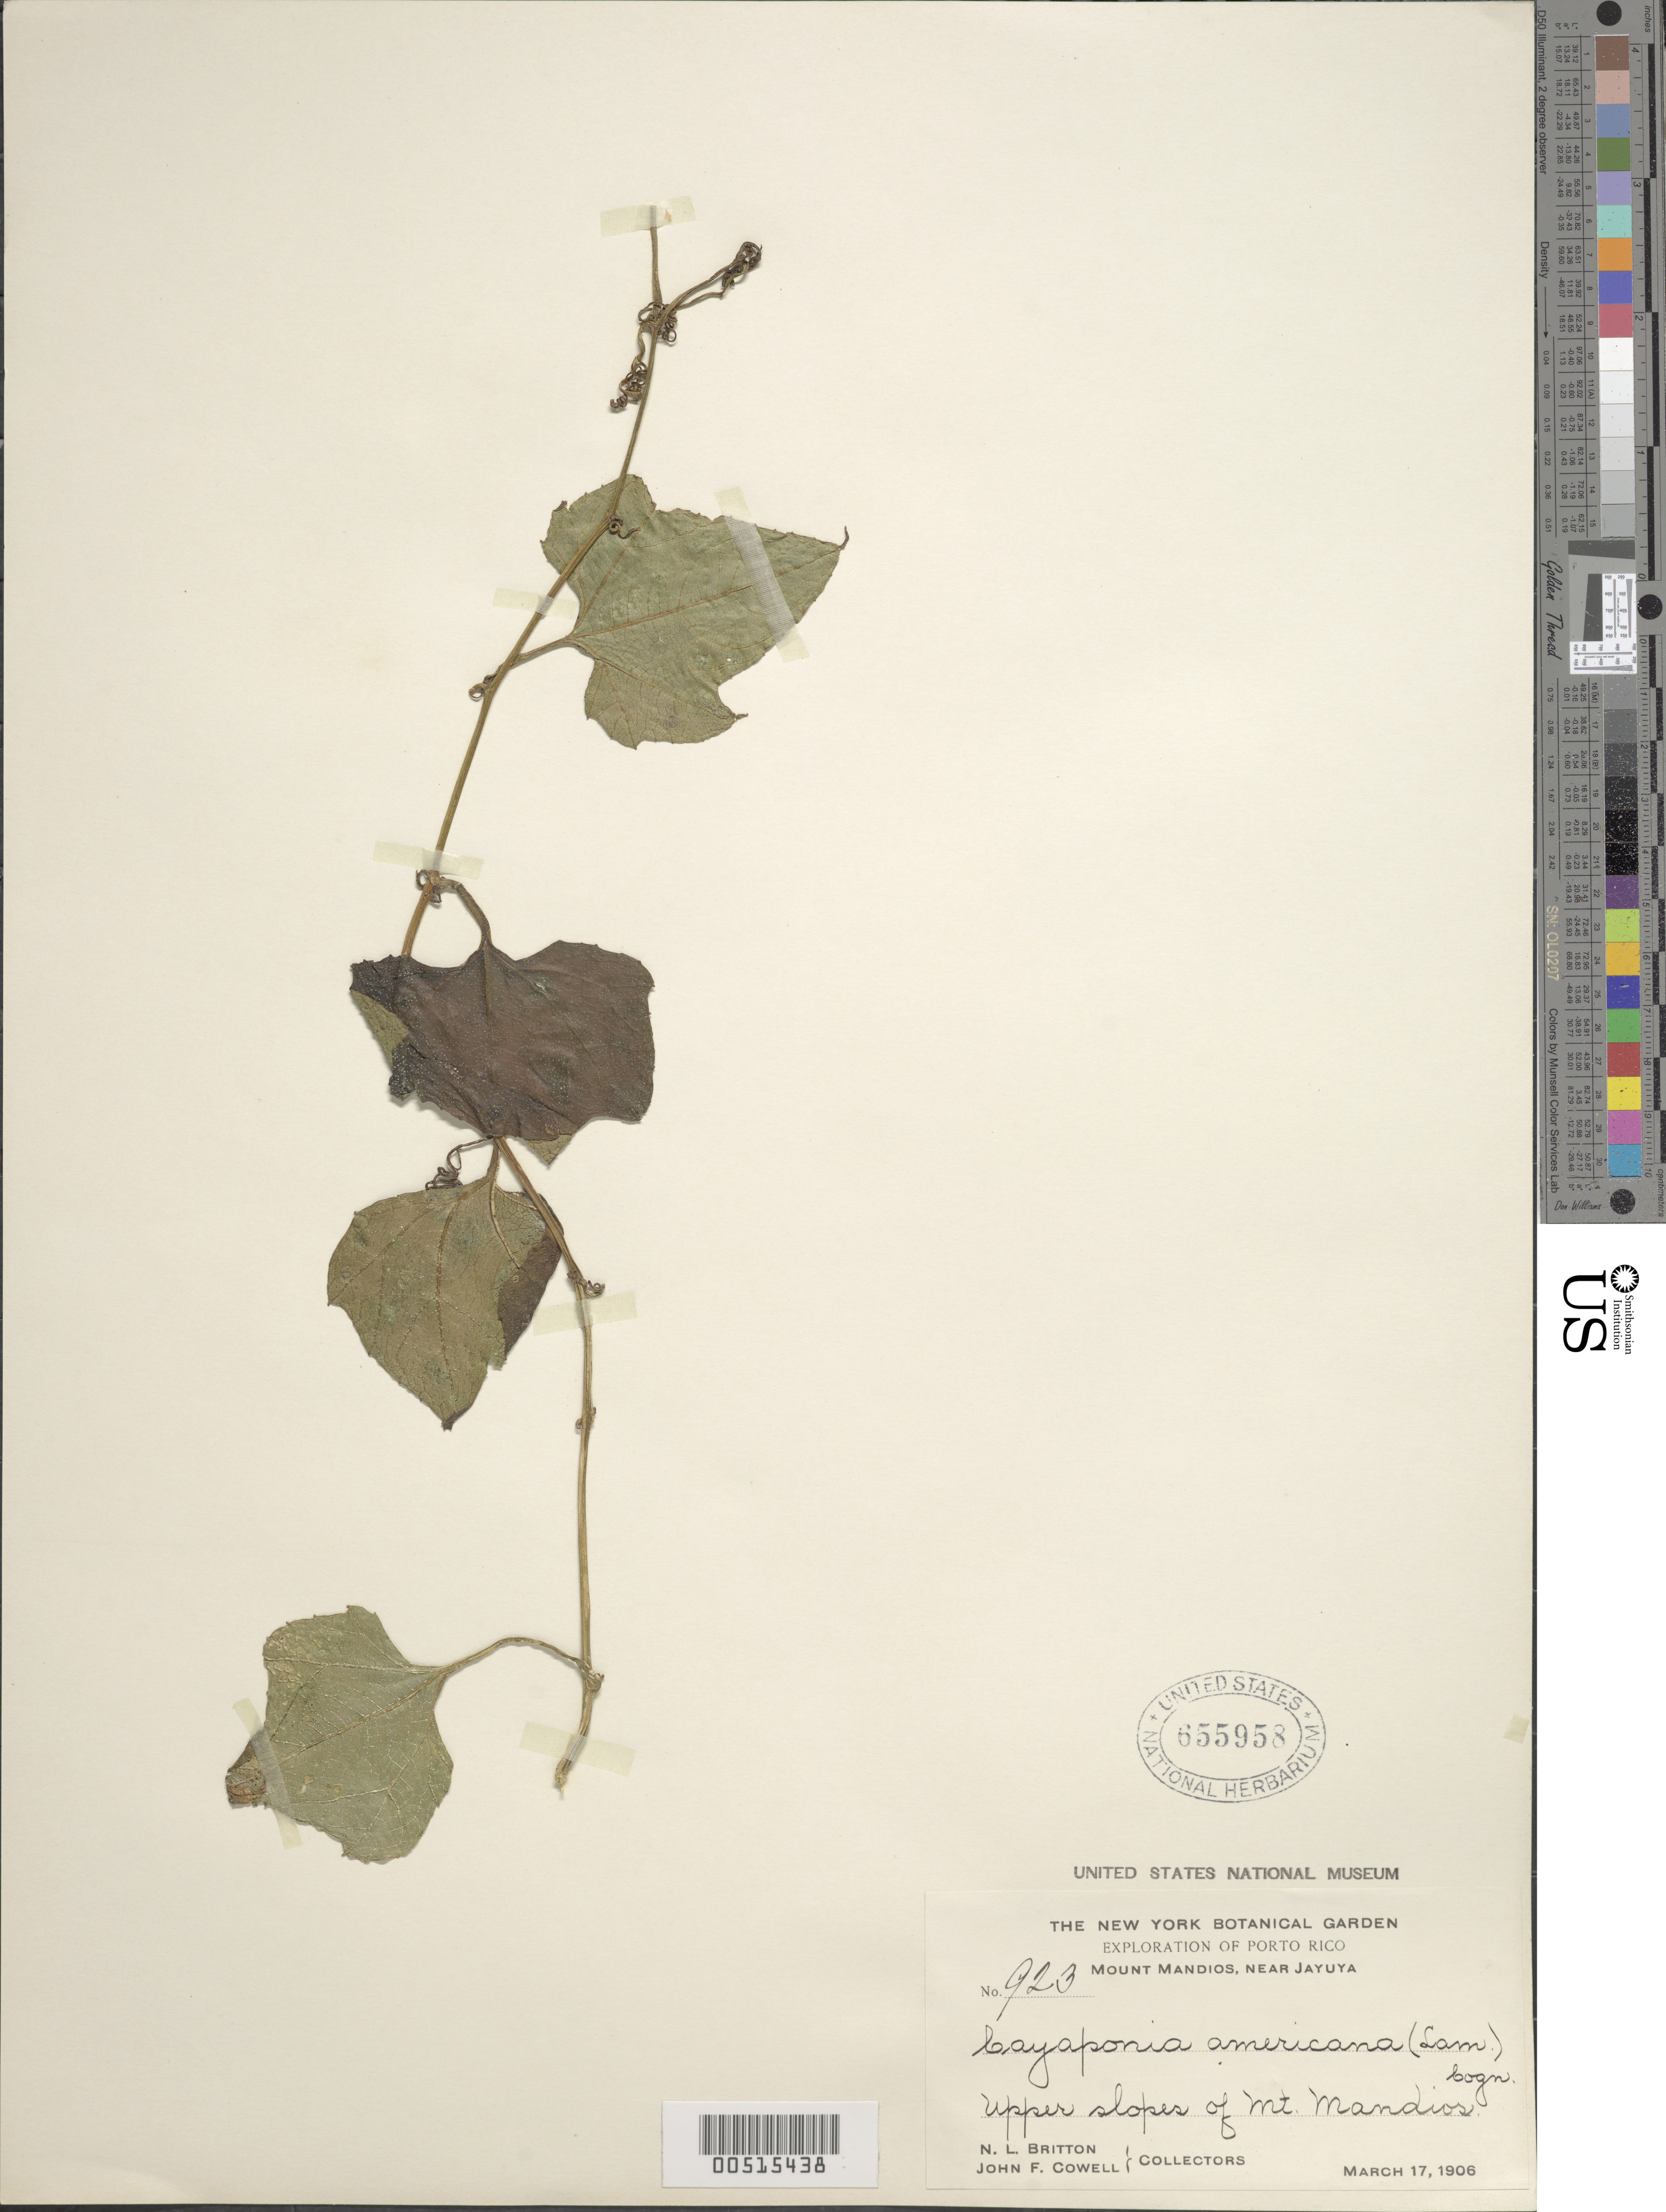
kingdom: Plantae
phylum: Tracheophyta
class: Magnoliopsida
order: Cucurbitales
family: Cucurbitaceae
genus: Cayaponia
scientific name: Cayaponia americana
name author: (Lam.) Cogn.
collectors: N. Britton & J. F. Cowell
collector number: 923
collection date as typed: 17 Mar 1906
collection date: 1906-03-17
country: Puerto Rico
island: Greater Antilles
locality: upper slopes of Mount Mandios, near Jayuya.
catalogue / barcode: US 655958